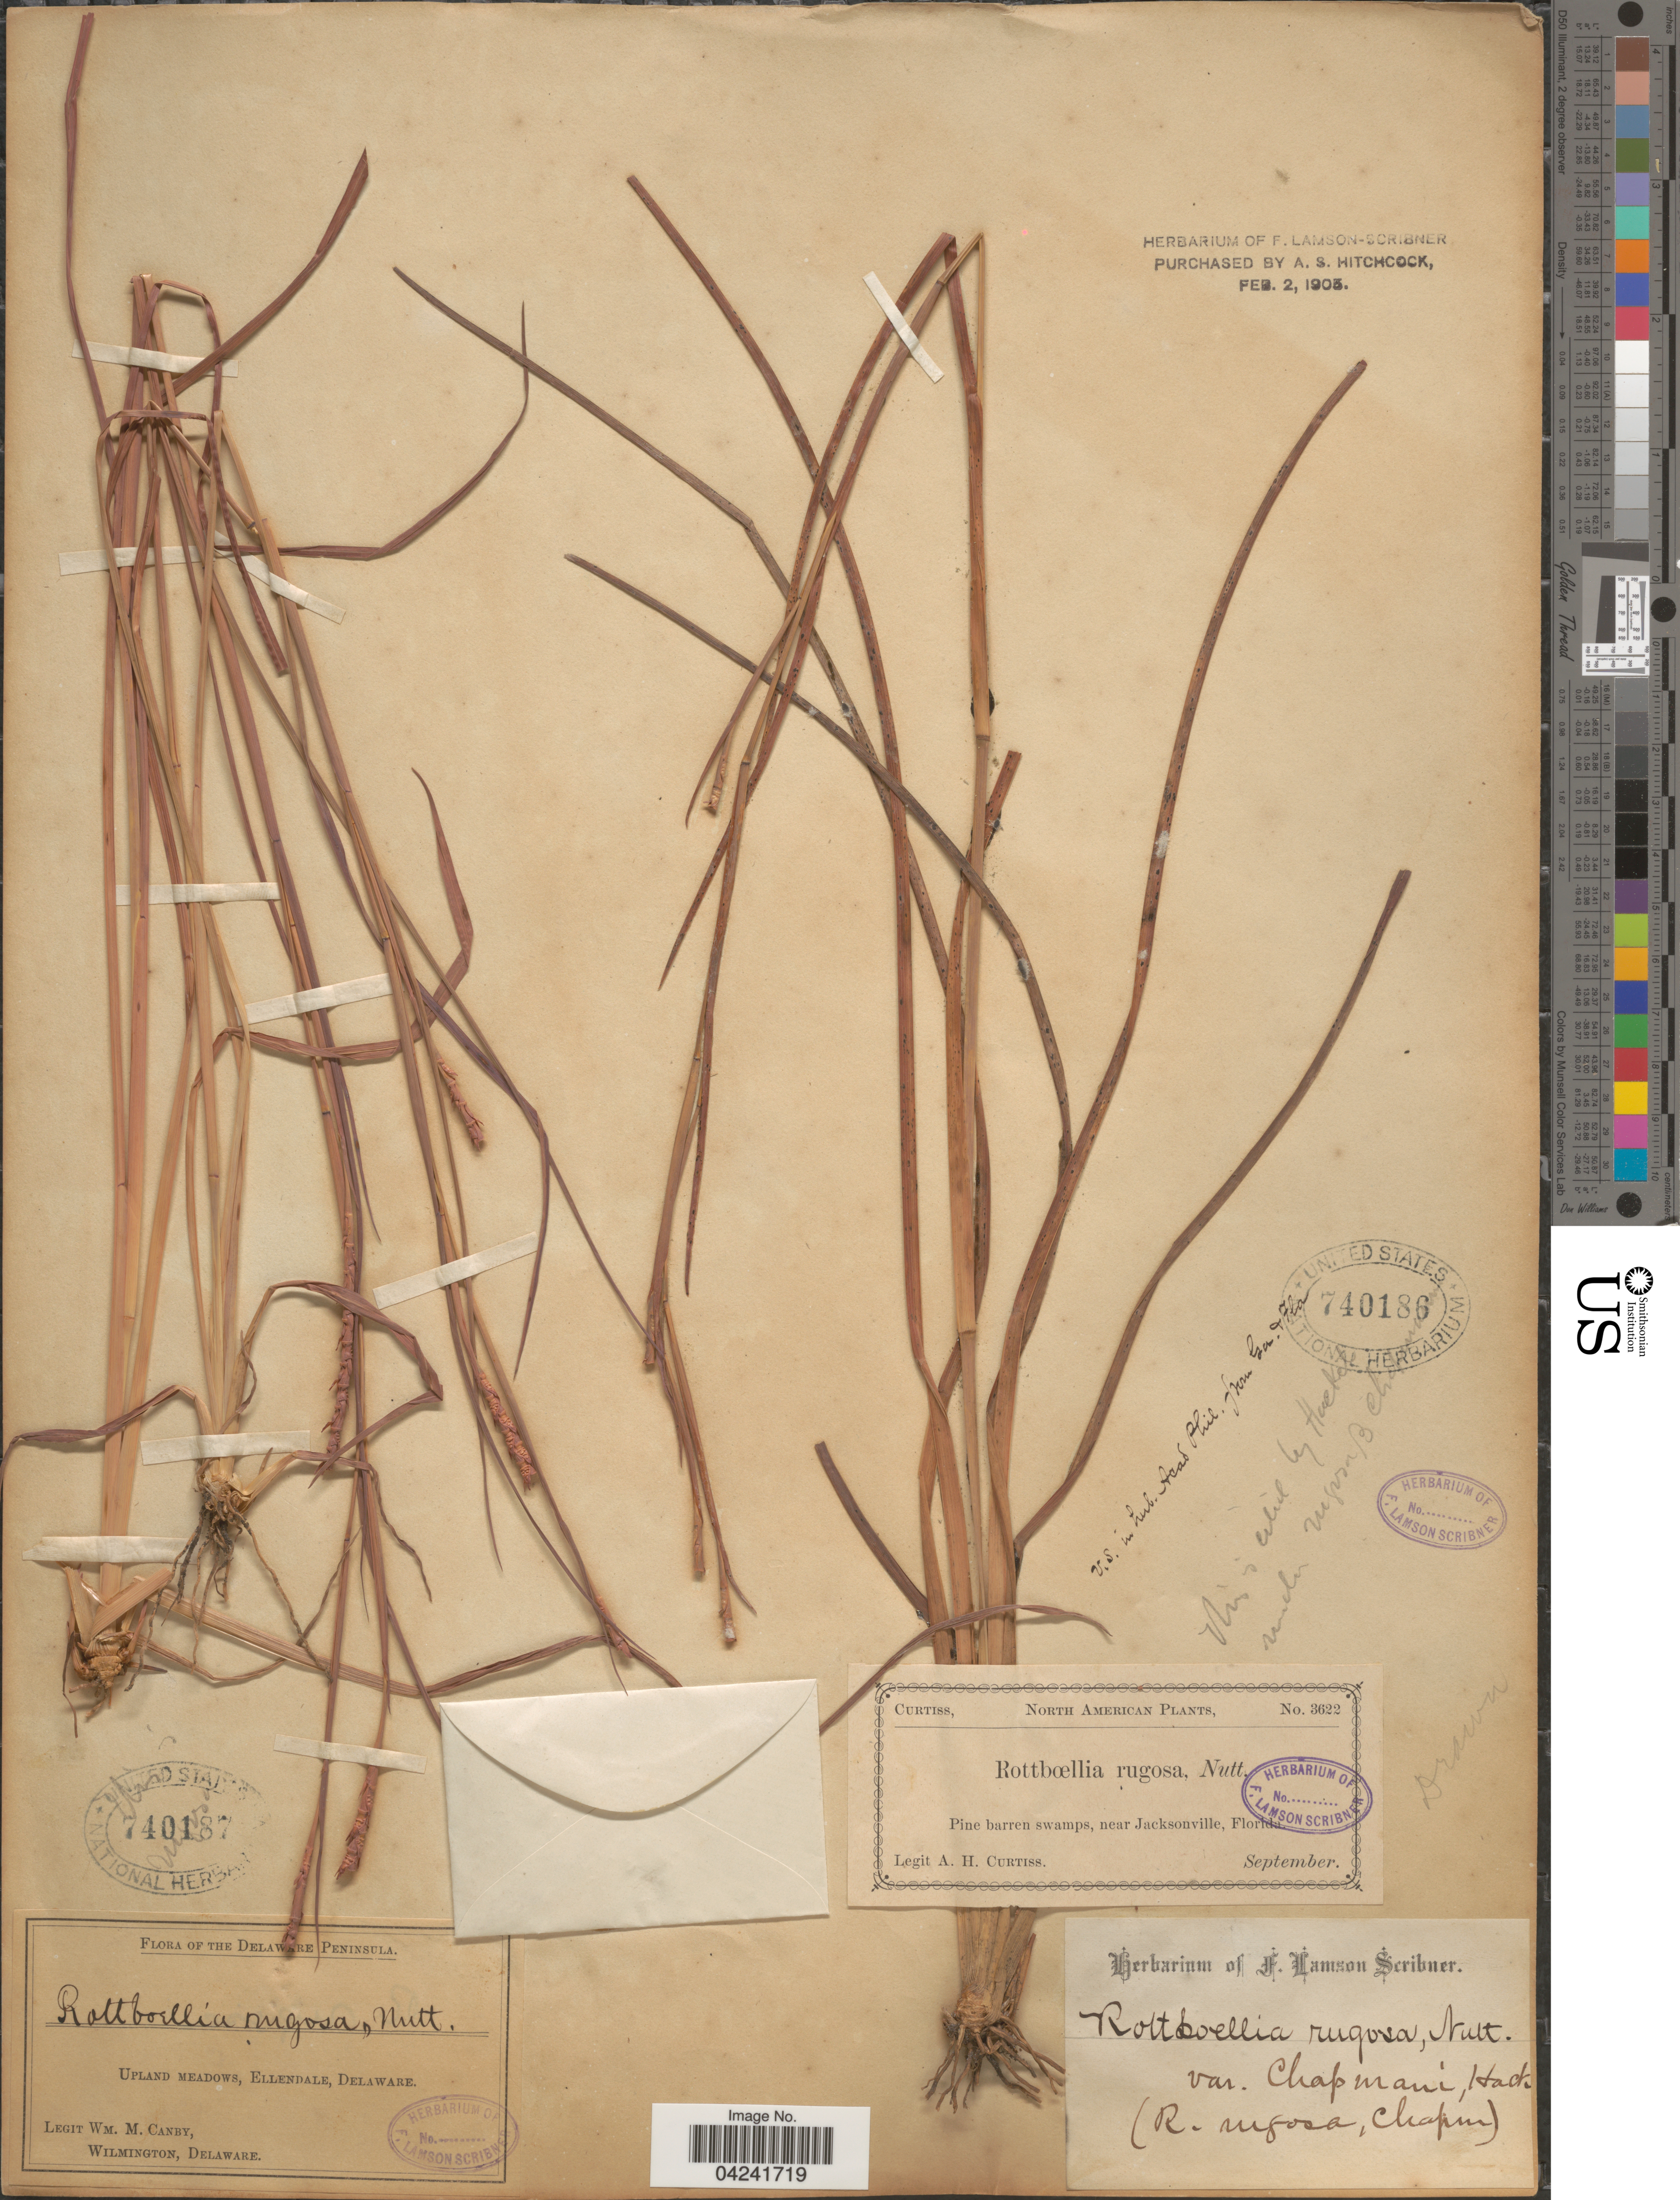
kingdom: Plantae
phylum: Tracheophyta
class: Liliopsida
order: Poales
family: Poaceae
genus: Mnesithea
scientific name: Mnesithea rugosa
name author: (Nutt.) de Koning & Sosef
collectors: A. H. Curtiss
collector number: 3622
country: United States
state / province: Florida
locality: Pine barren swamps, near Jacksonville.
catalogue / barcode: US 740186-2